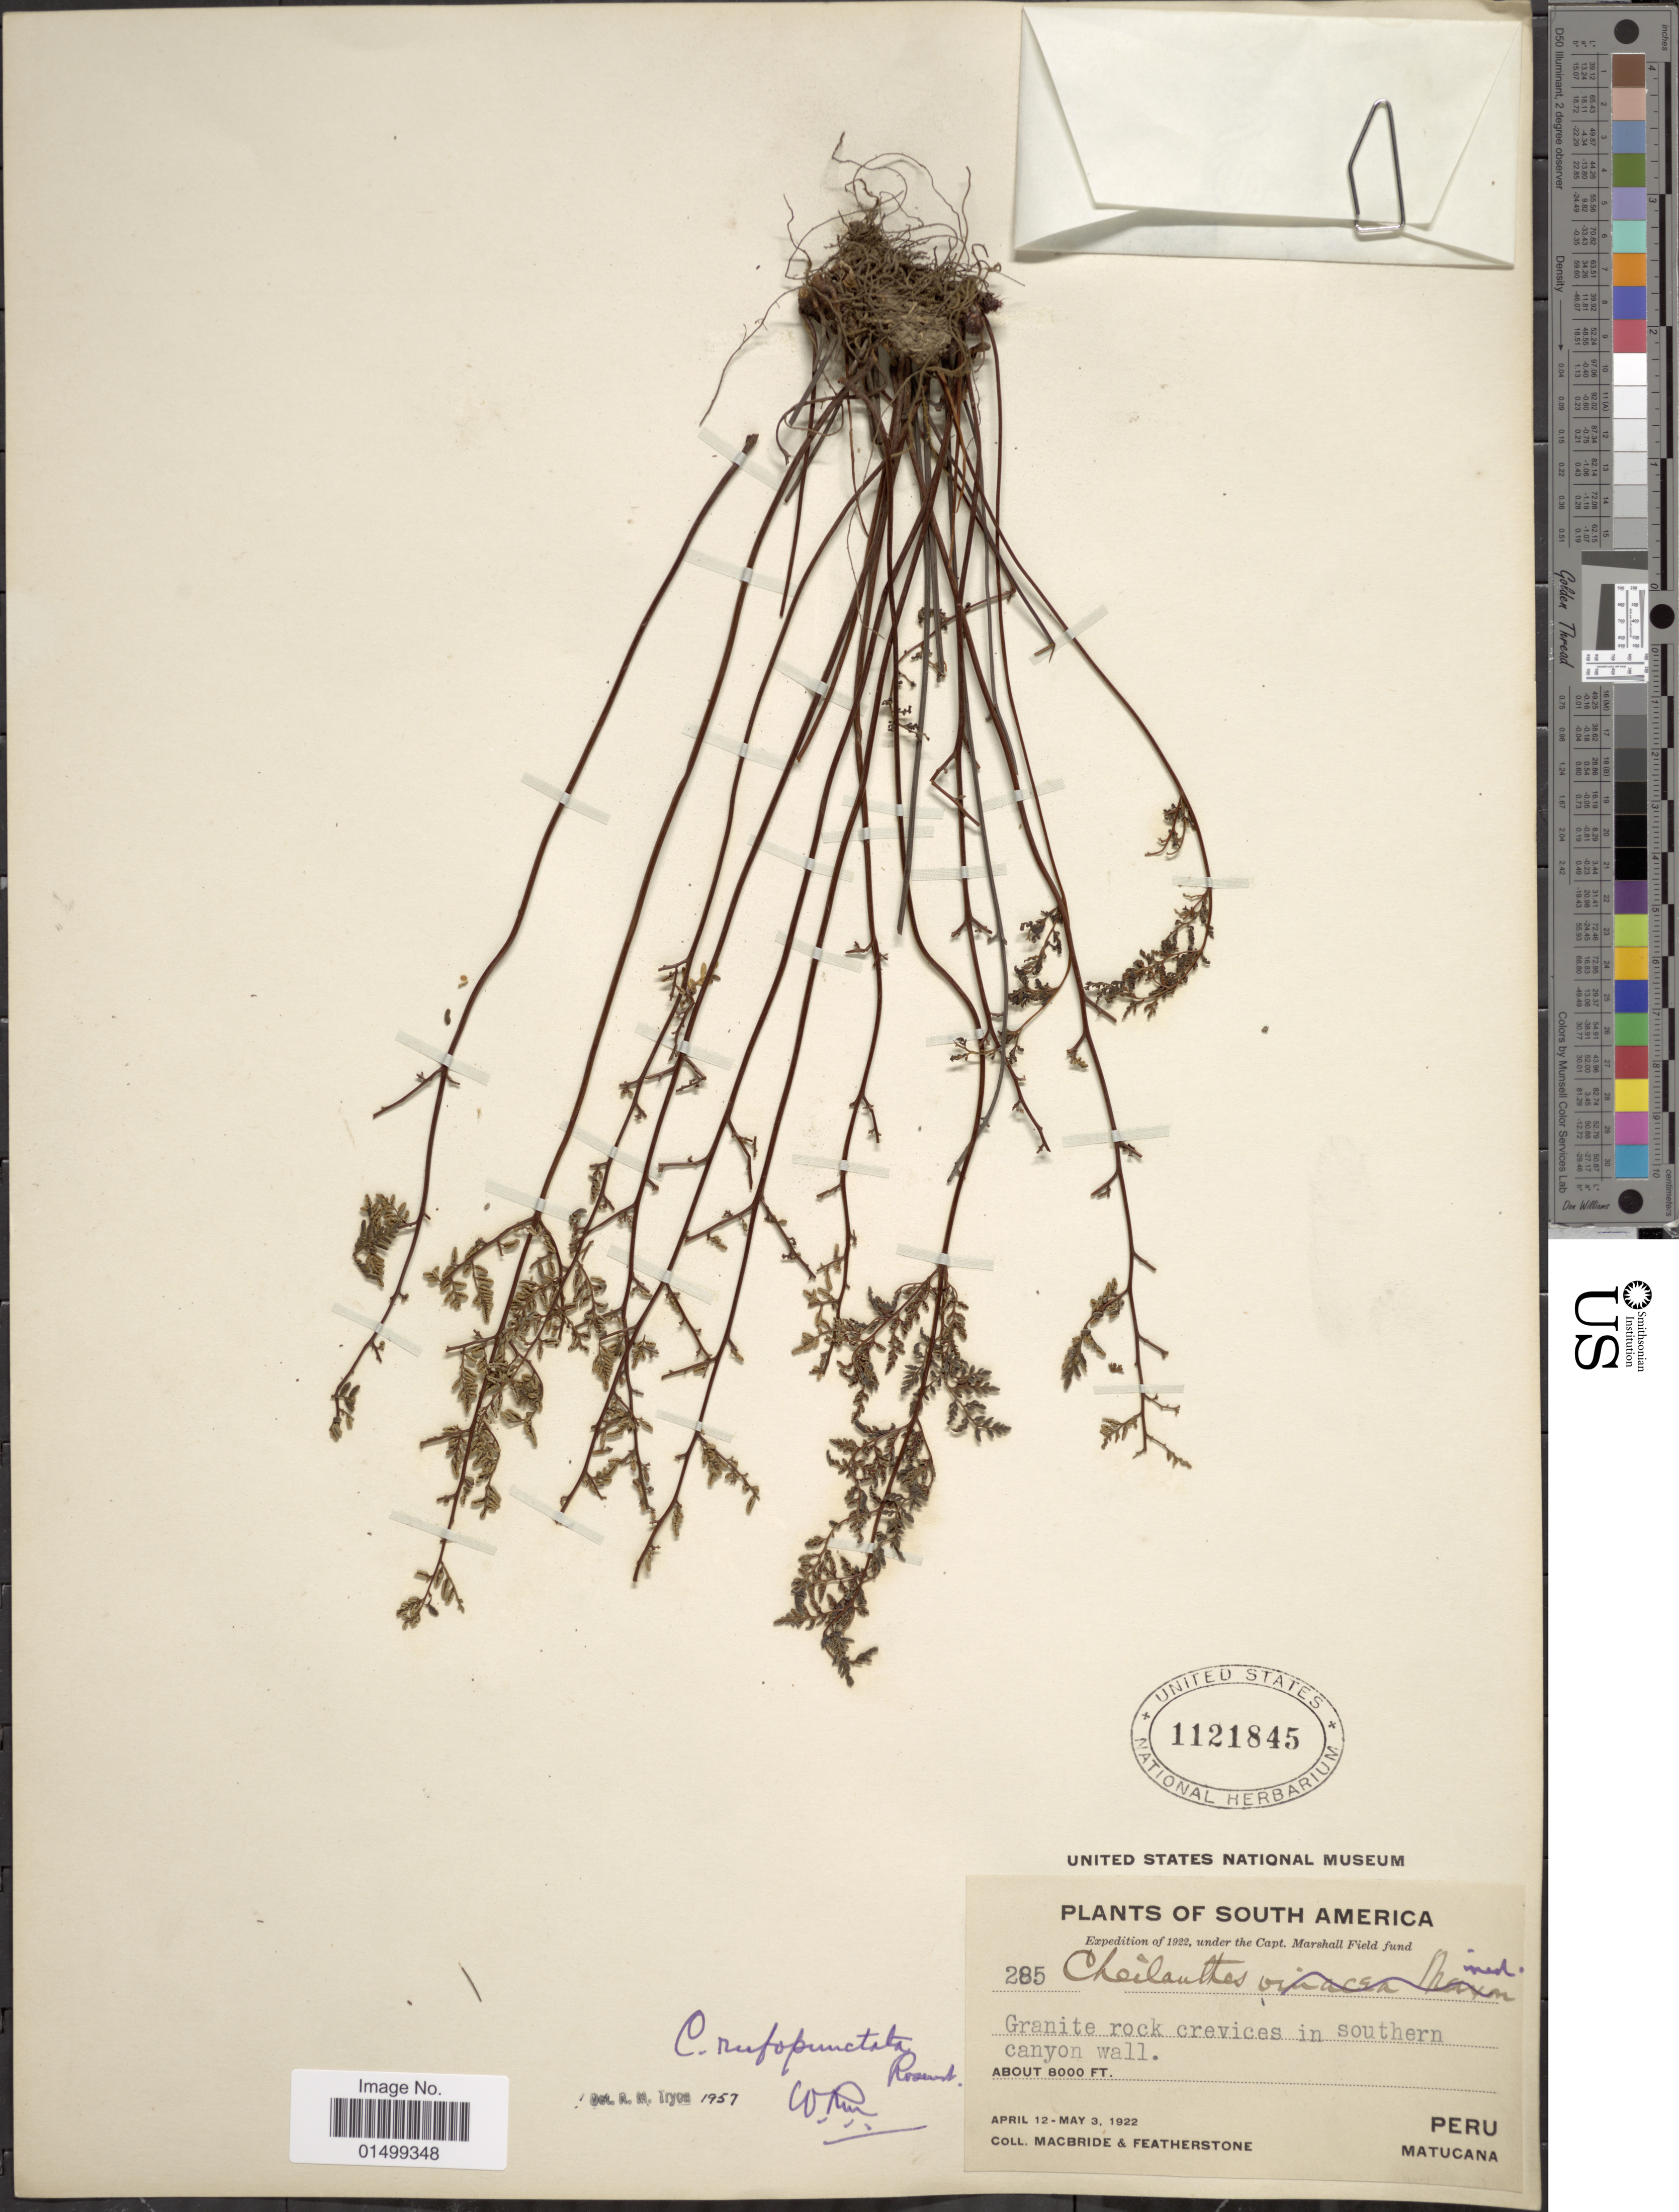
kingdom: Plantae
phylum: Tracheophyta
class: Polypodiopsida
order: Polypodiales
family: Pteridaceae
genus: Cheilanthes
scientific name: Cheilanthes rufopunctata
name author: Rosenst.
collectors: Macbride, -- & -. Featherstone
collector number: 285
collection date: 1922-04-12/1922-05-03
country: Peru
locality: Matucana, granite rock crevices in southern canyon wall.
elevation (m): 2438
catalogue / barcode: US 1121845